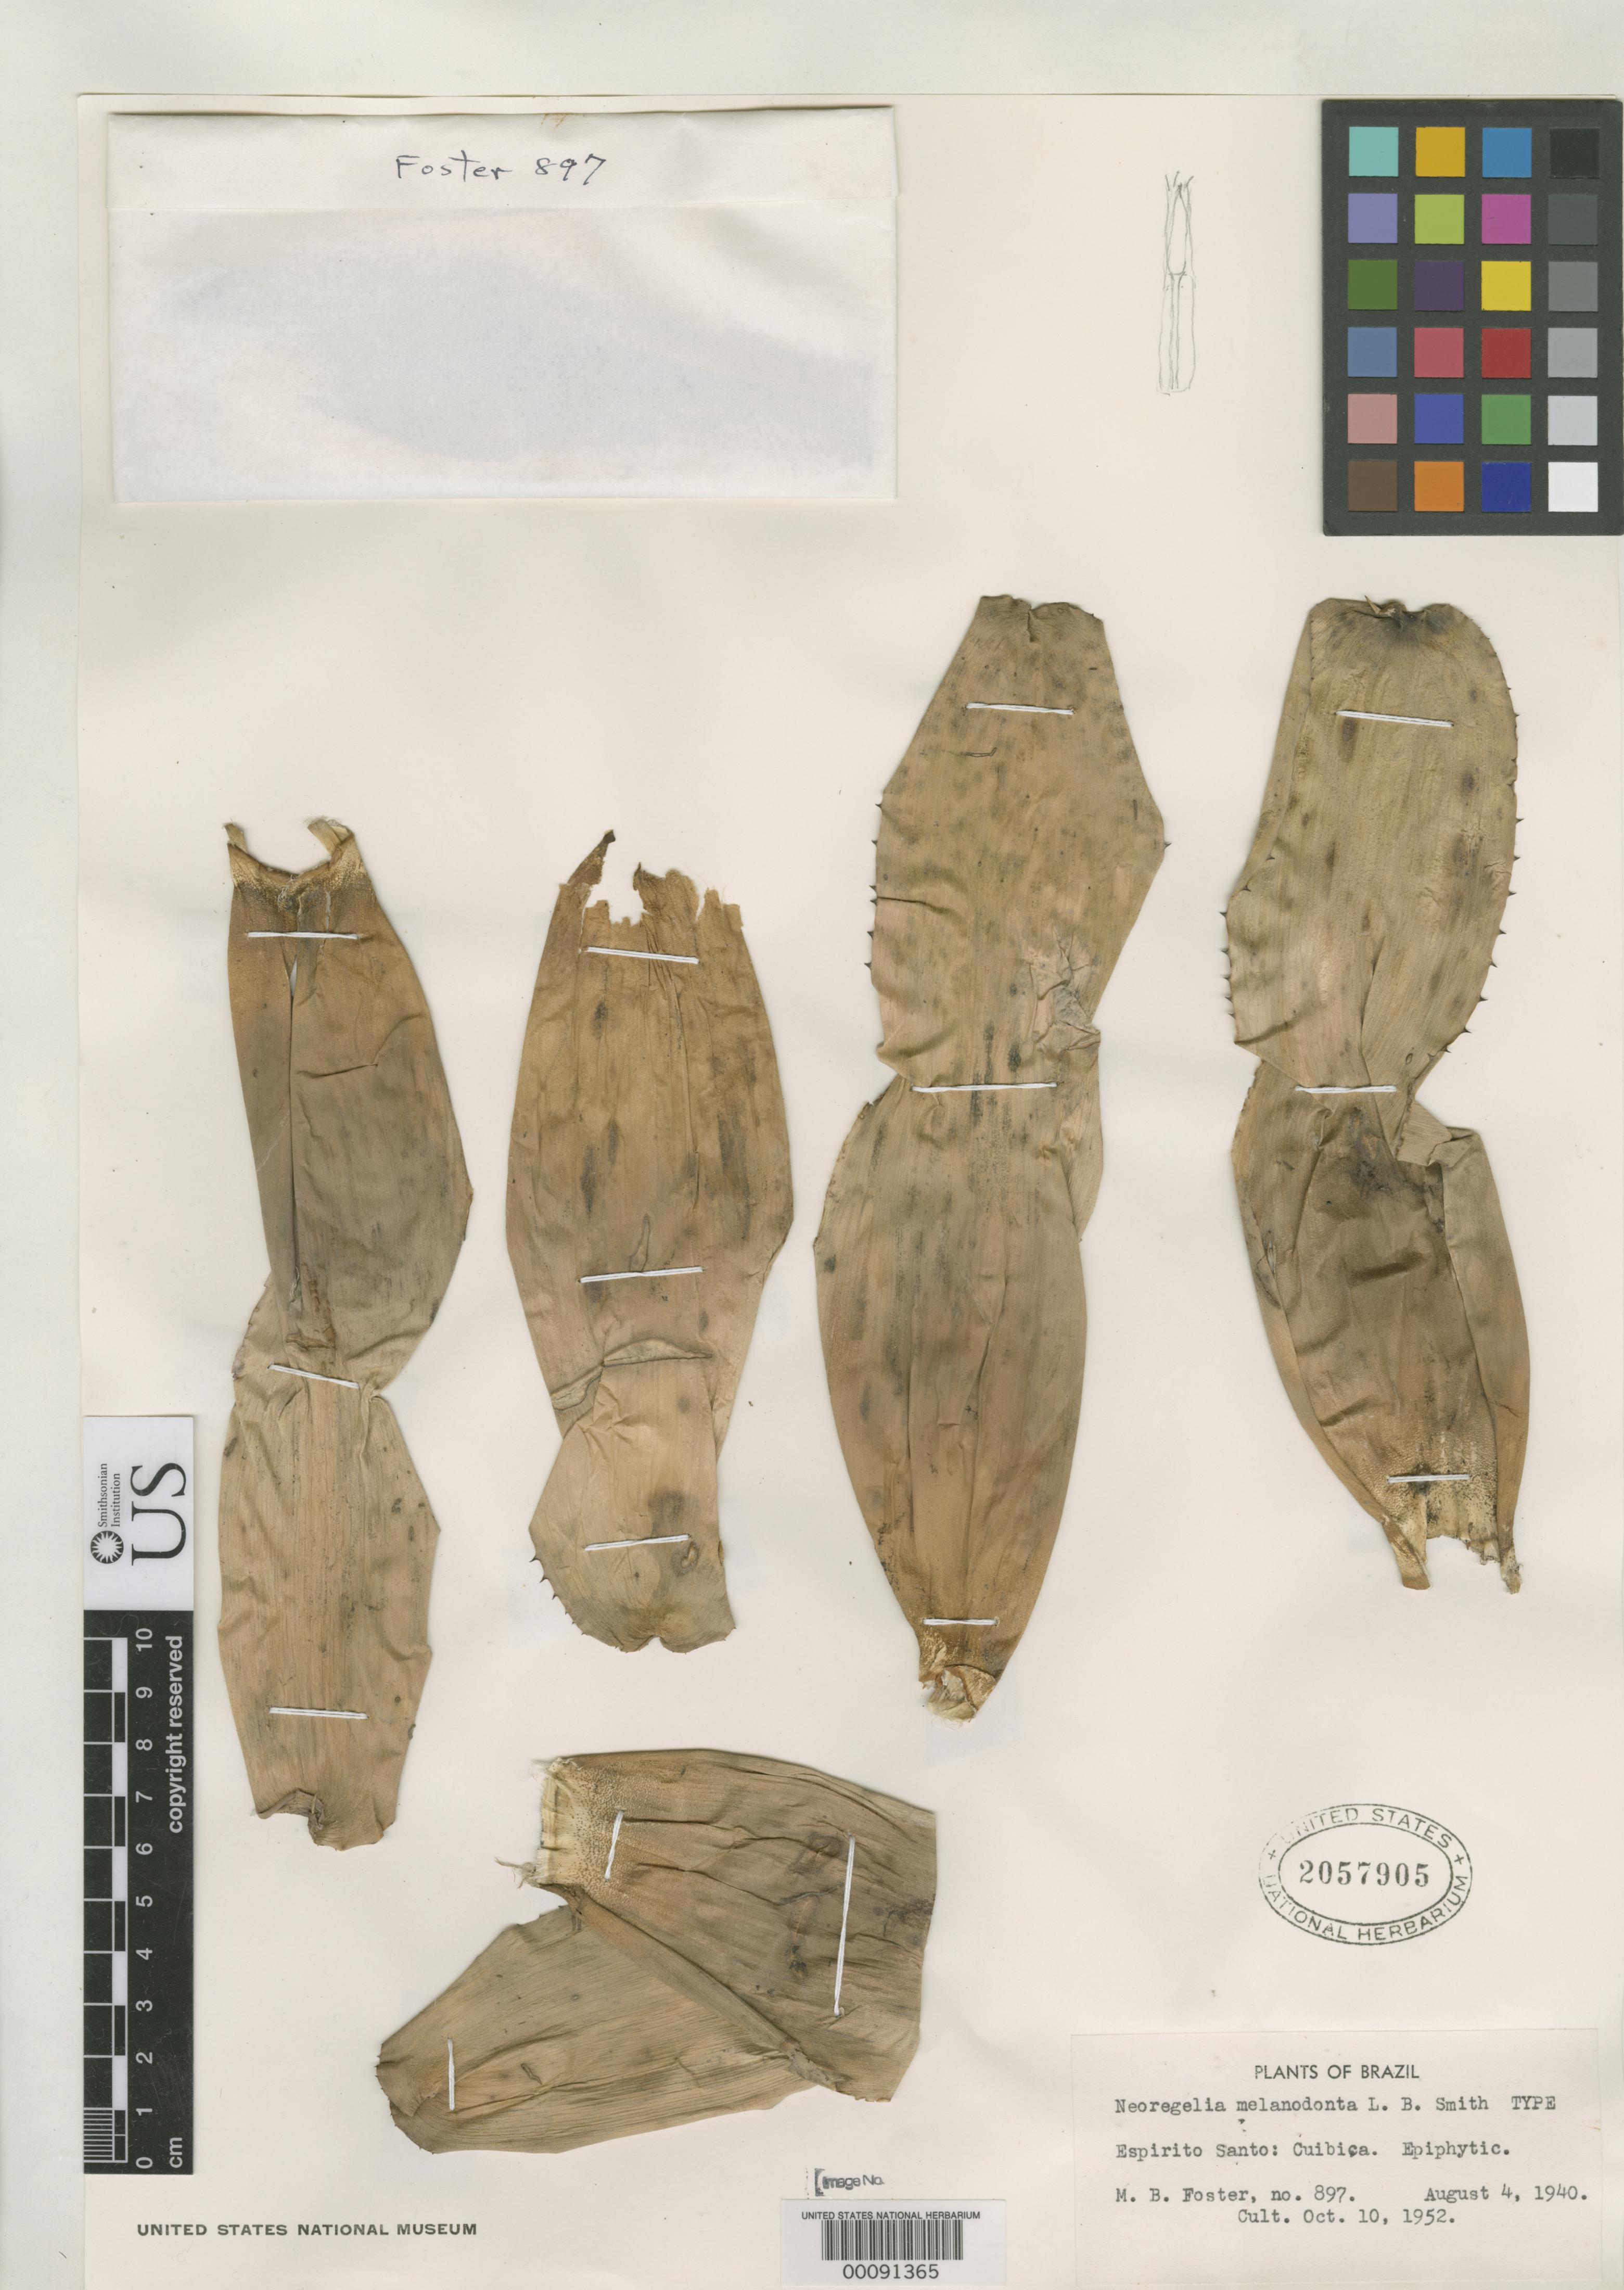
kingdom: Plantae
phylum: Tracheophyta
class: Liliopsida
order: Poales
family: Bromeliaceae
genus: Neoregelia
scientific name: Neoregelia melanodonta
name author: L.B. Sm.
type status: Holotype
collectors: M. B. Foster & R. C. Foster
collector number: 897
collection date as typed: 04 Aug 1940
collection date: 1940-08-04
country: Brazil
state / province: Espírito Santo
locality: Cuibica.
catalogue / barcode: US 2057905